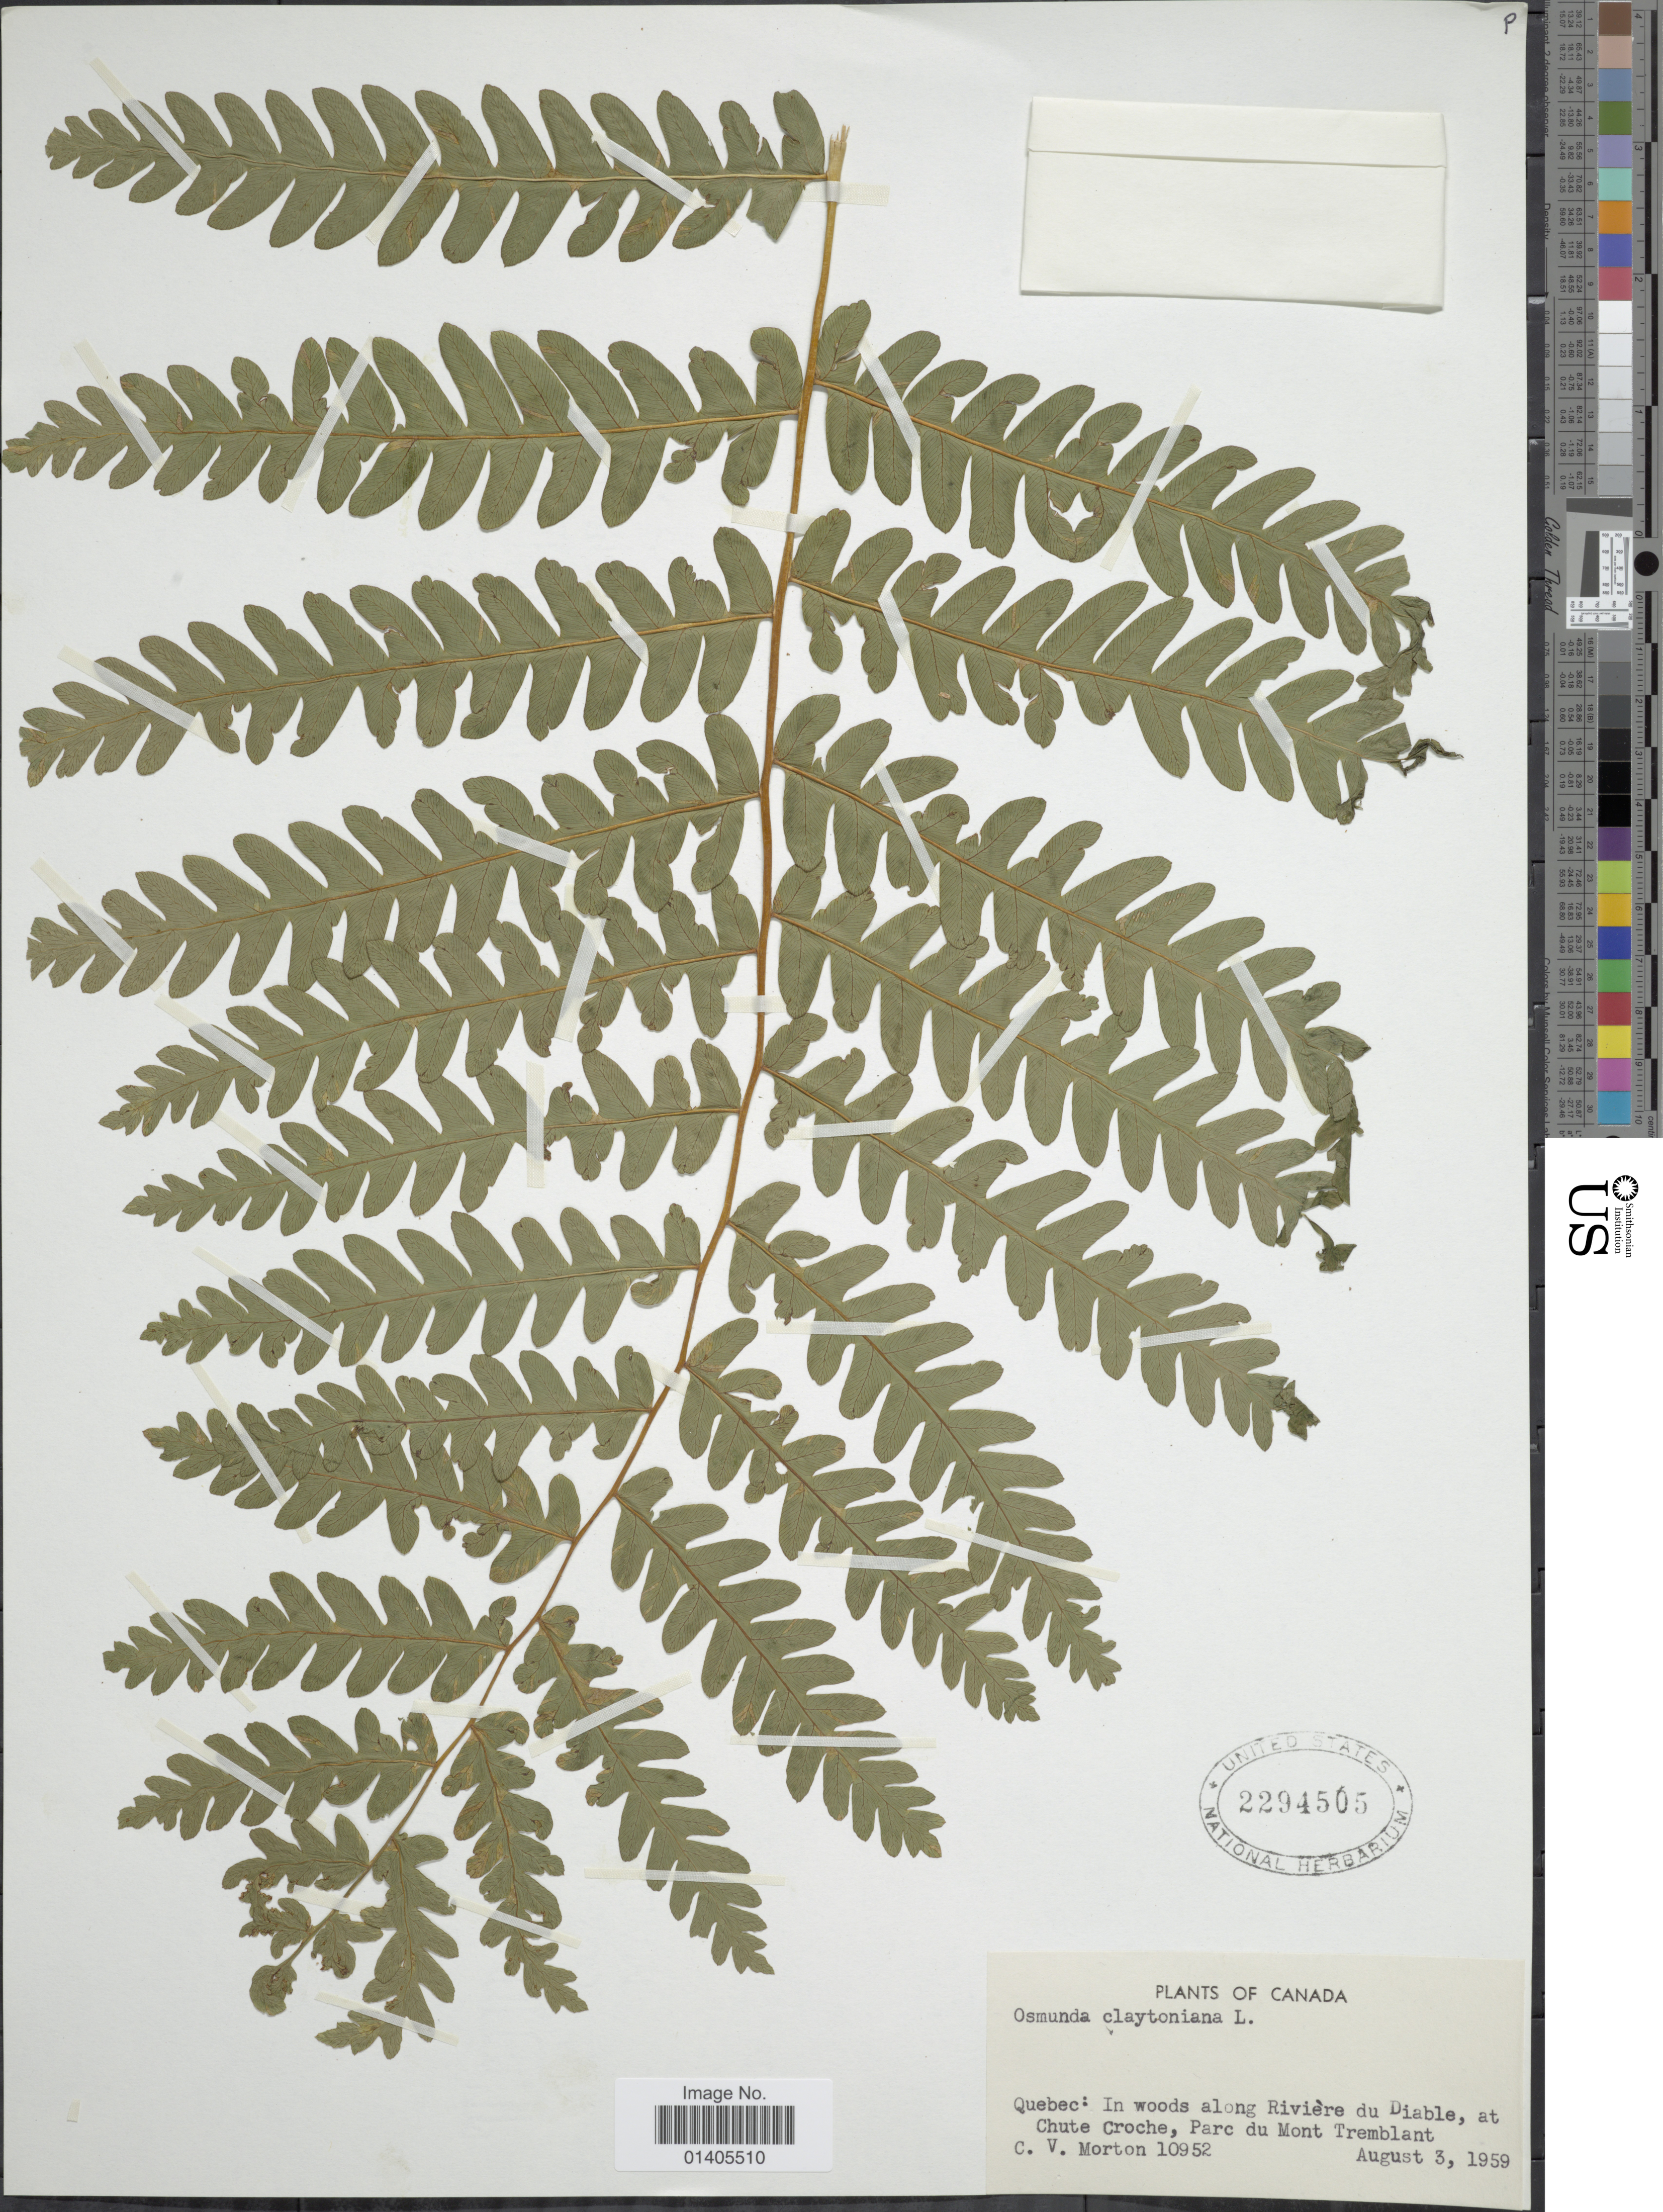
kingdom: Plantae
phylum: Tracheophyta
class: Polypodiopsida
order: Osmundales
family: Osmundaceae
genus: Osmunda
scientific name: Osmunda claytoniana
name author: (L.) Tagawa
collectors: C. V. Morton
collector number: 10952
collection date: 1959-08-03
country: Canada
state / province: Quebec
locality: In woods along Riviere du Diable, at Chute, Parc du Mont Tremblant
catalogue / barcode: US 2294505